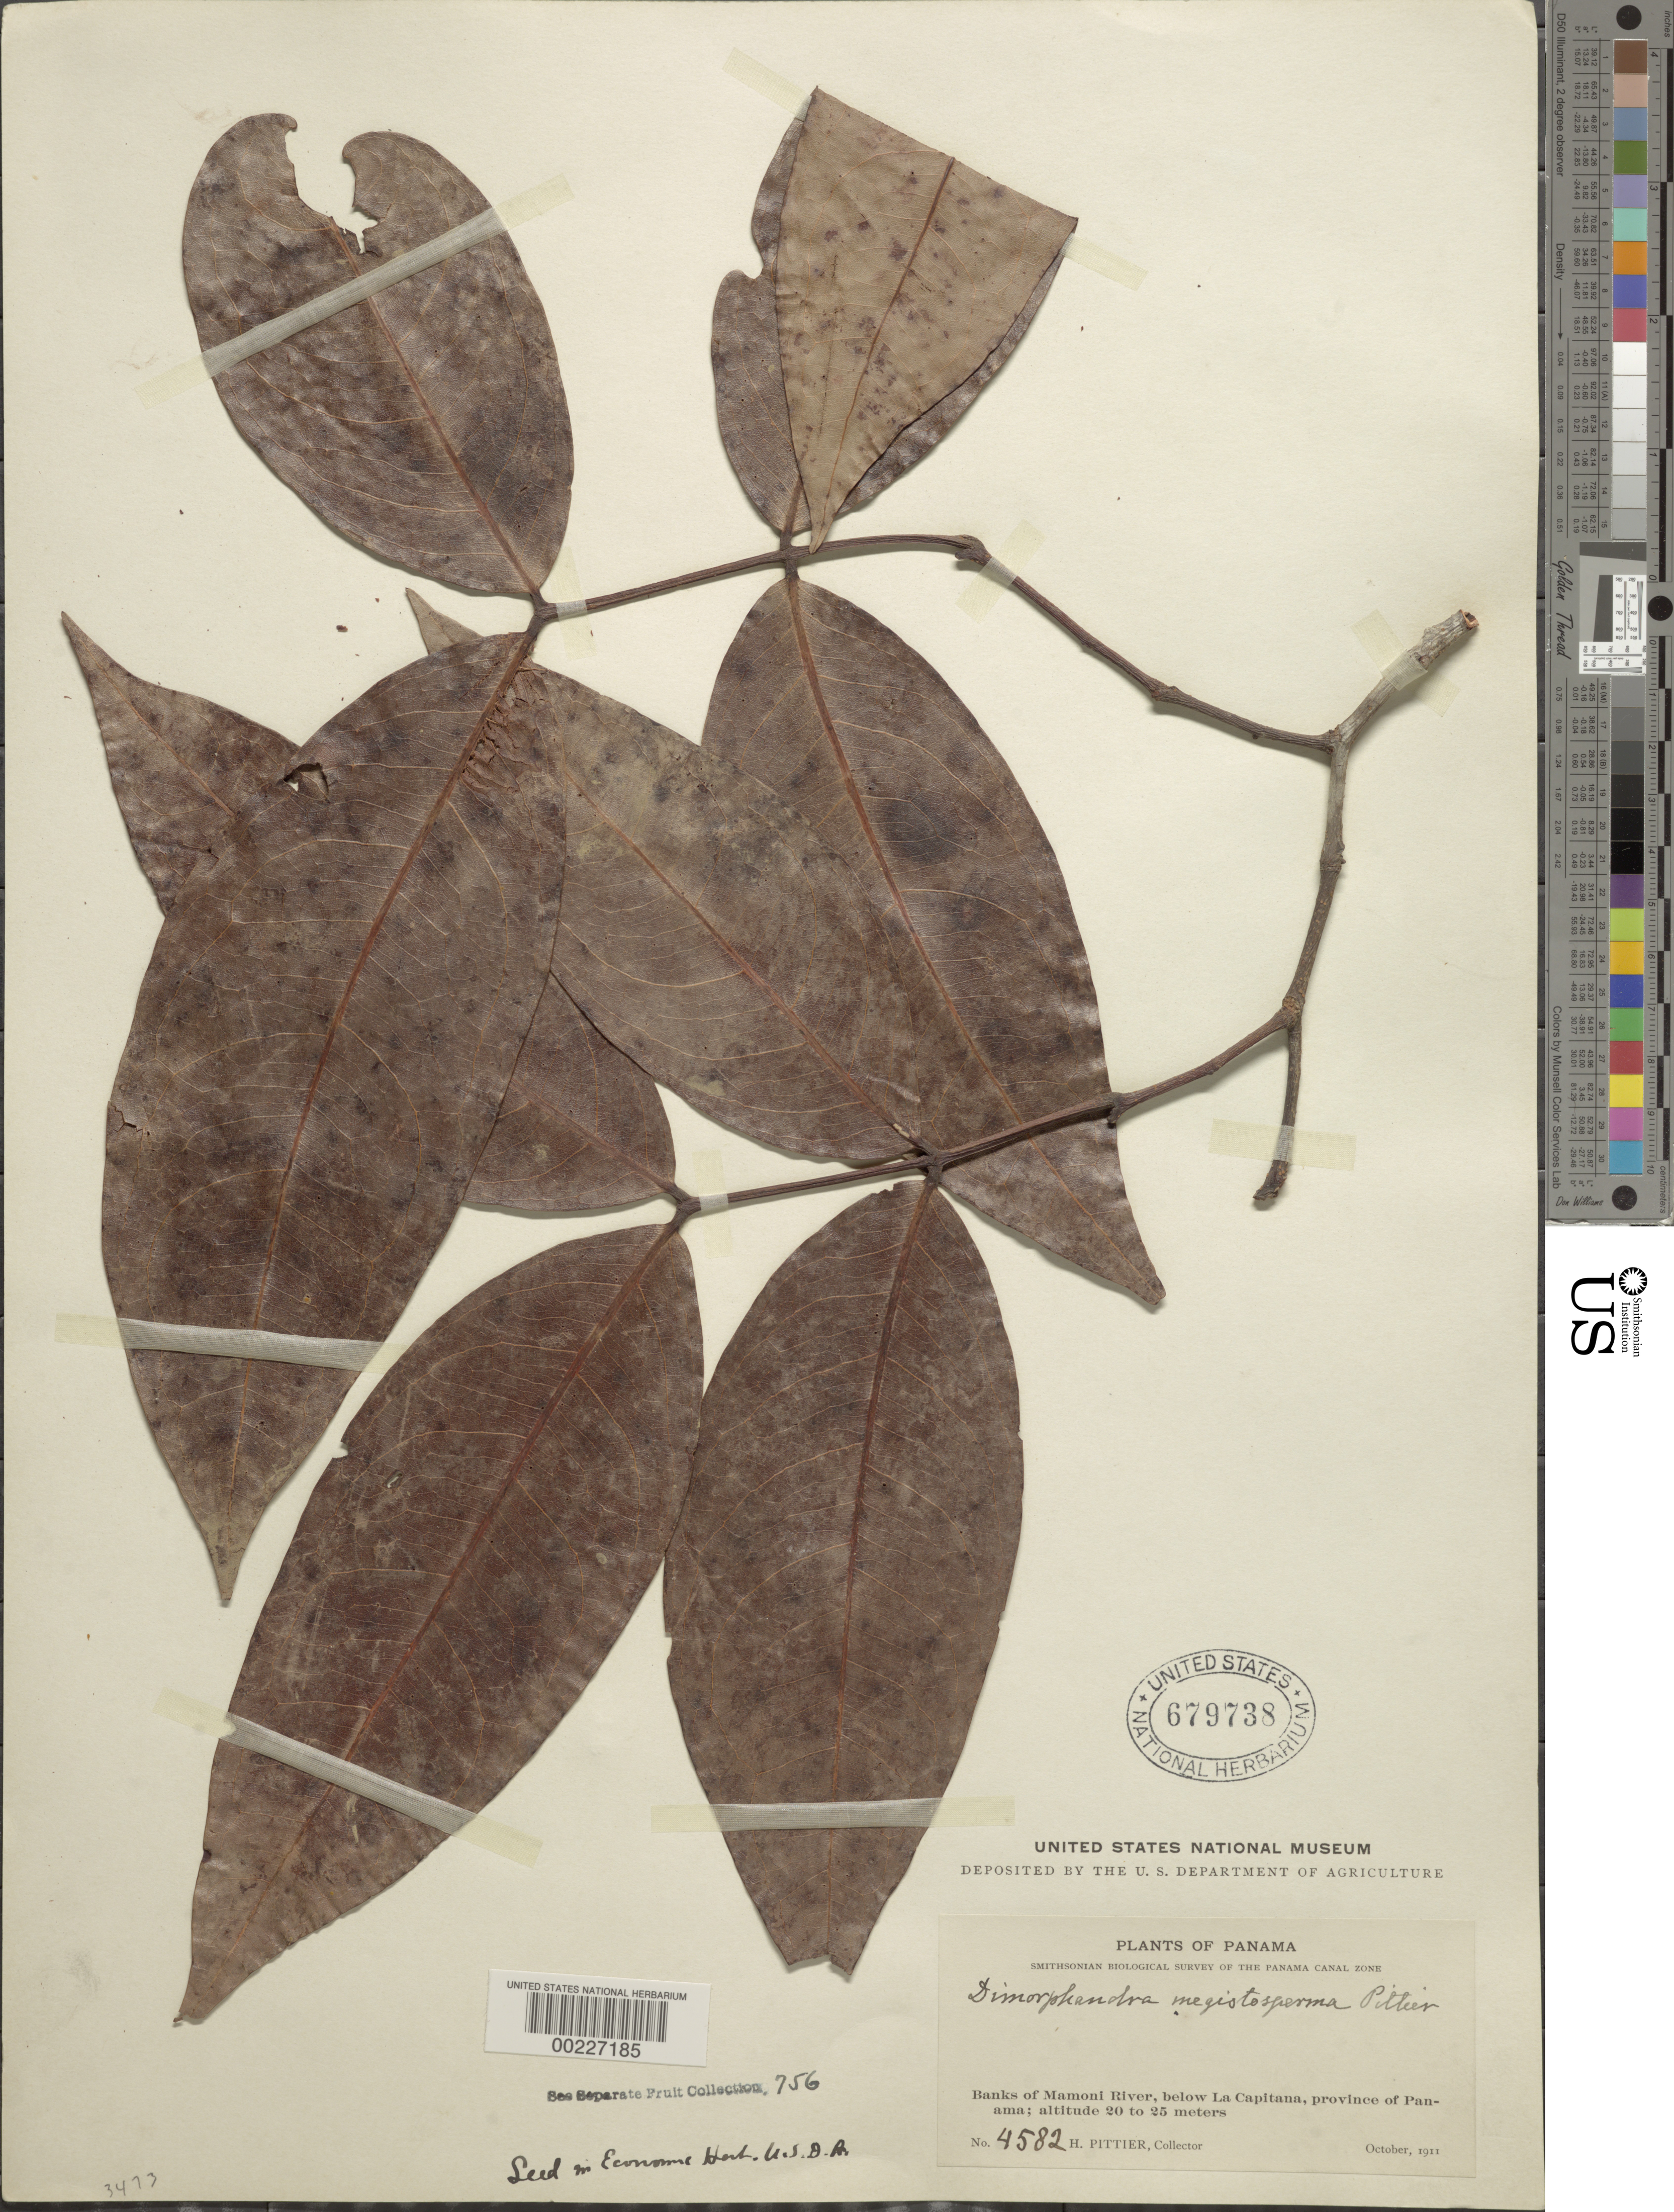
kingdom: Plantae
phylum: Tracheophyta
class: Magnoliopsida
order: Fabales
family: Fabaceae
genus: Mora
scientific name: Mora oleifera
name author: (Triana ex Hemsl.) Ducke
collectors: H. F. Pittier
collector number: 4582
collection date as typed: Oct 1911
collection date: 1911-10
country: Panama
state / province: Panamá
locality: Banks of Mamoni River, below la Capitana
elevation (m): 20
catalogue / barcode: US 679738